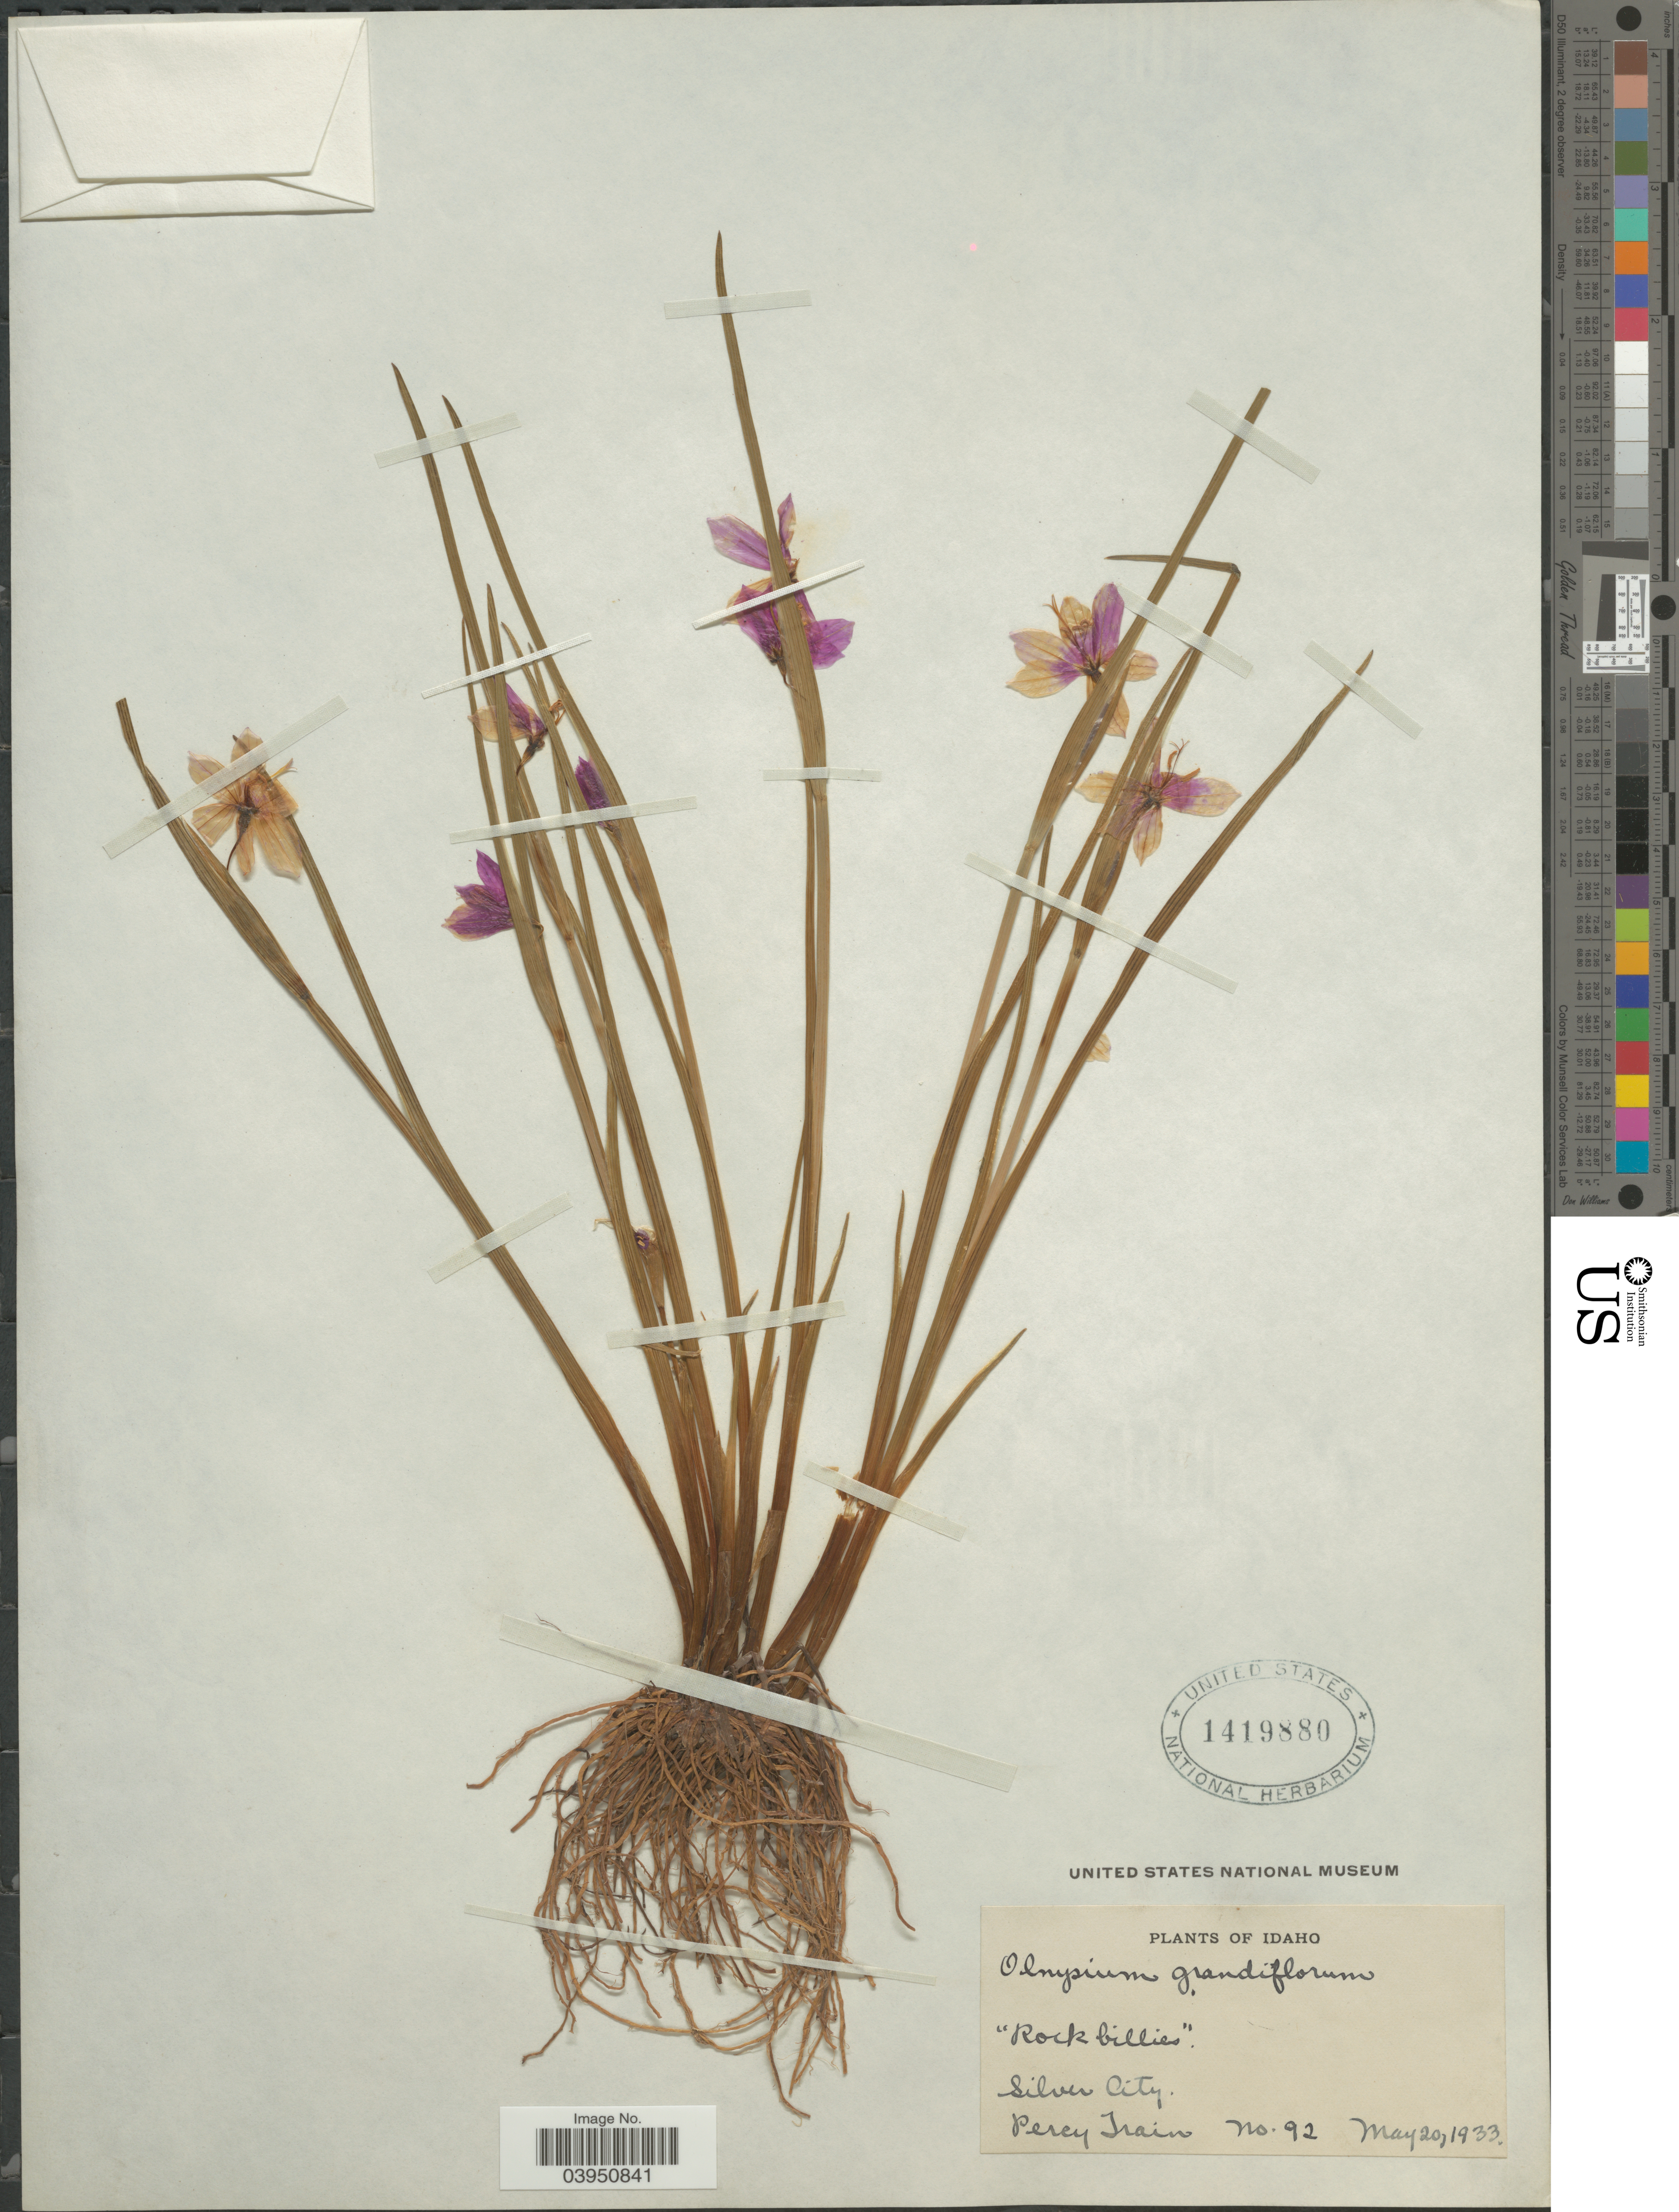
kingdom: Plantae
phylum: Tracheophyta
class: Liliopsida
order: Asparagales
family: Iridaceae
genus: Sisyrinchium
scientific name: Sisyrinchium douglasii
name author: A. Dietr.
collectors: P. Train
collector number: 92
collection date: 1933-05-20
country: United States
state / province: Idaho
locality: Silver City.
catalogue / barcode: US 1419880